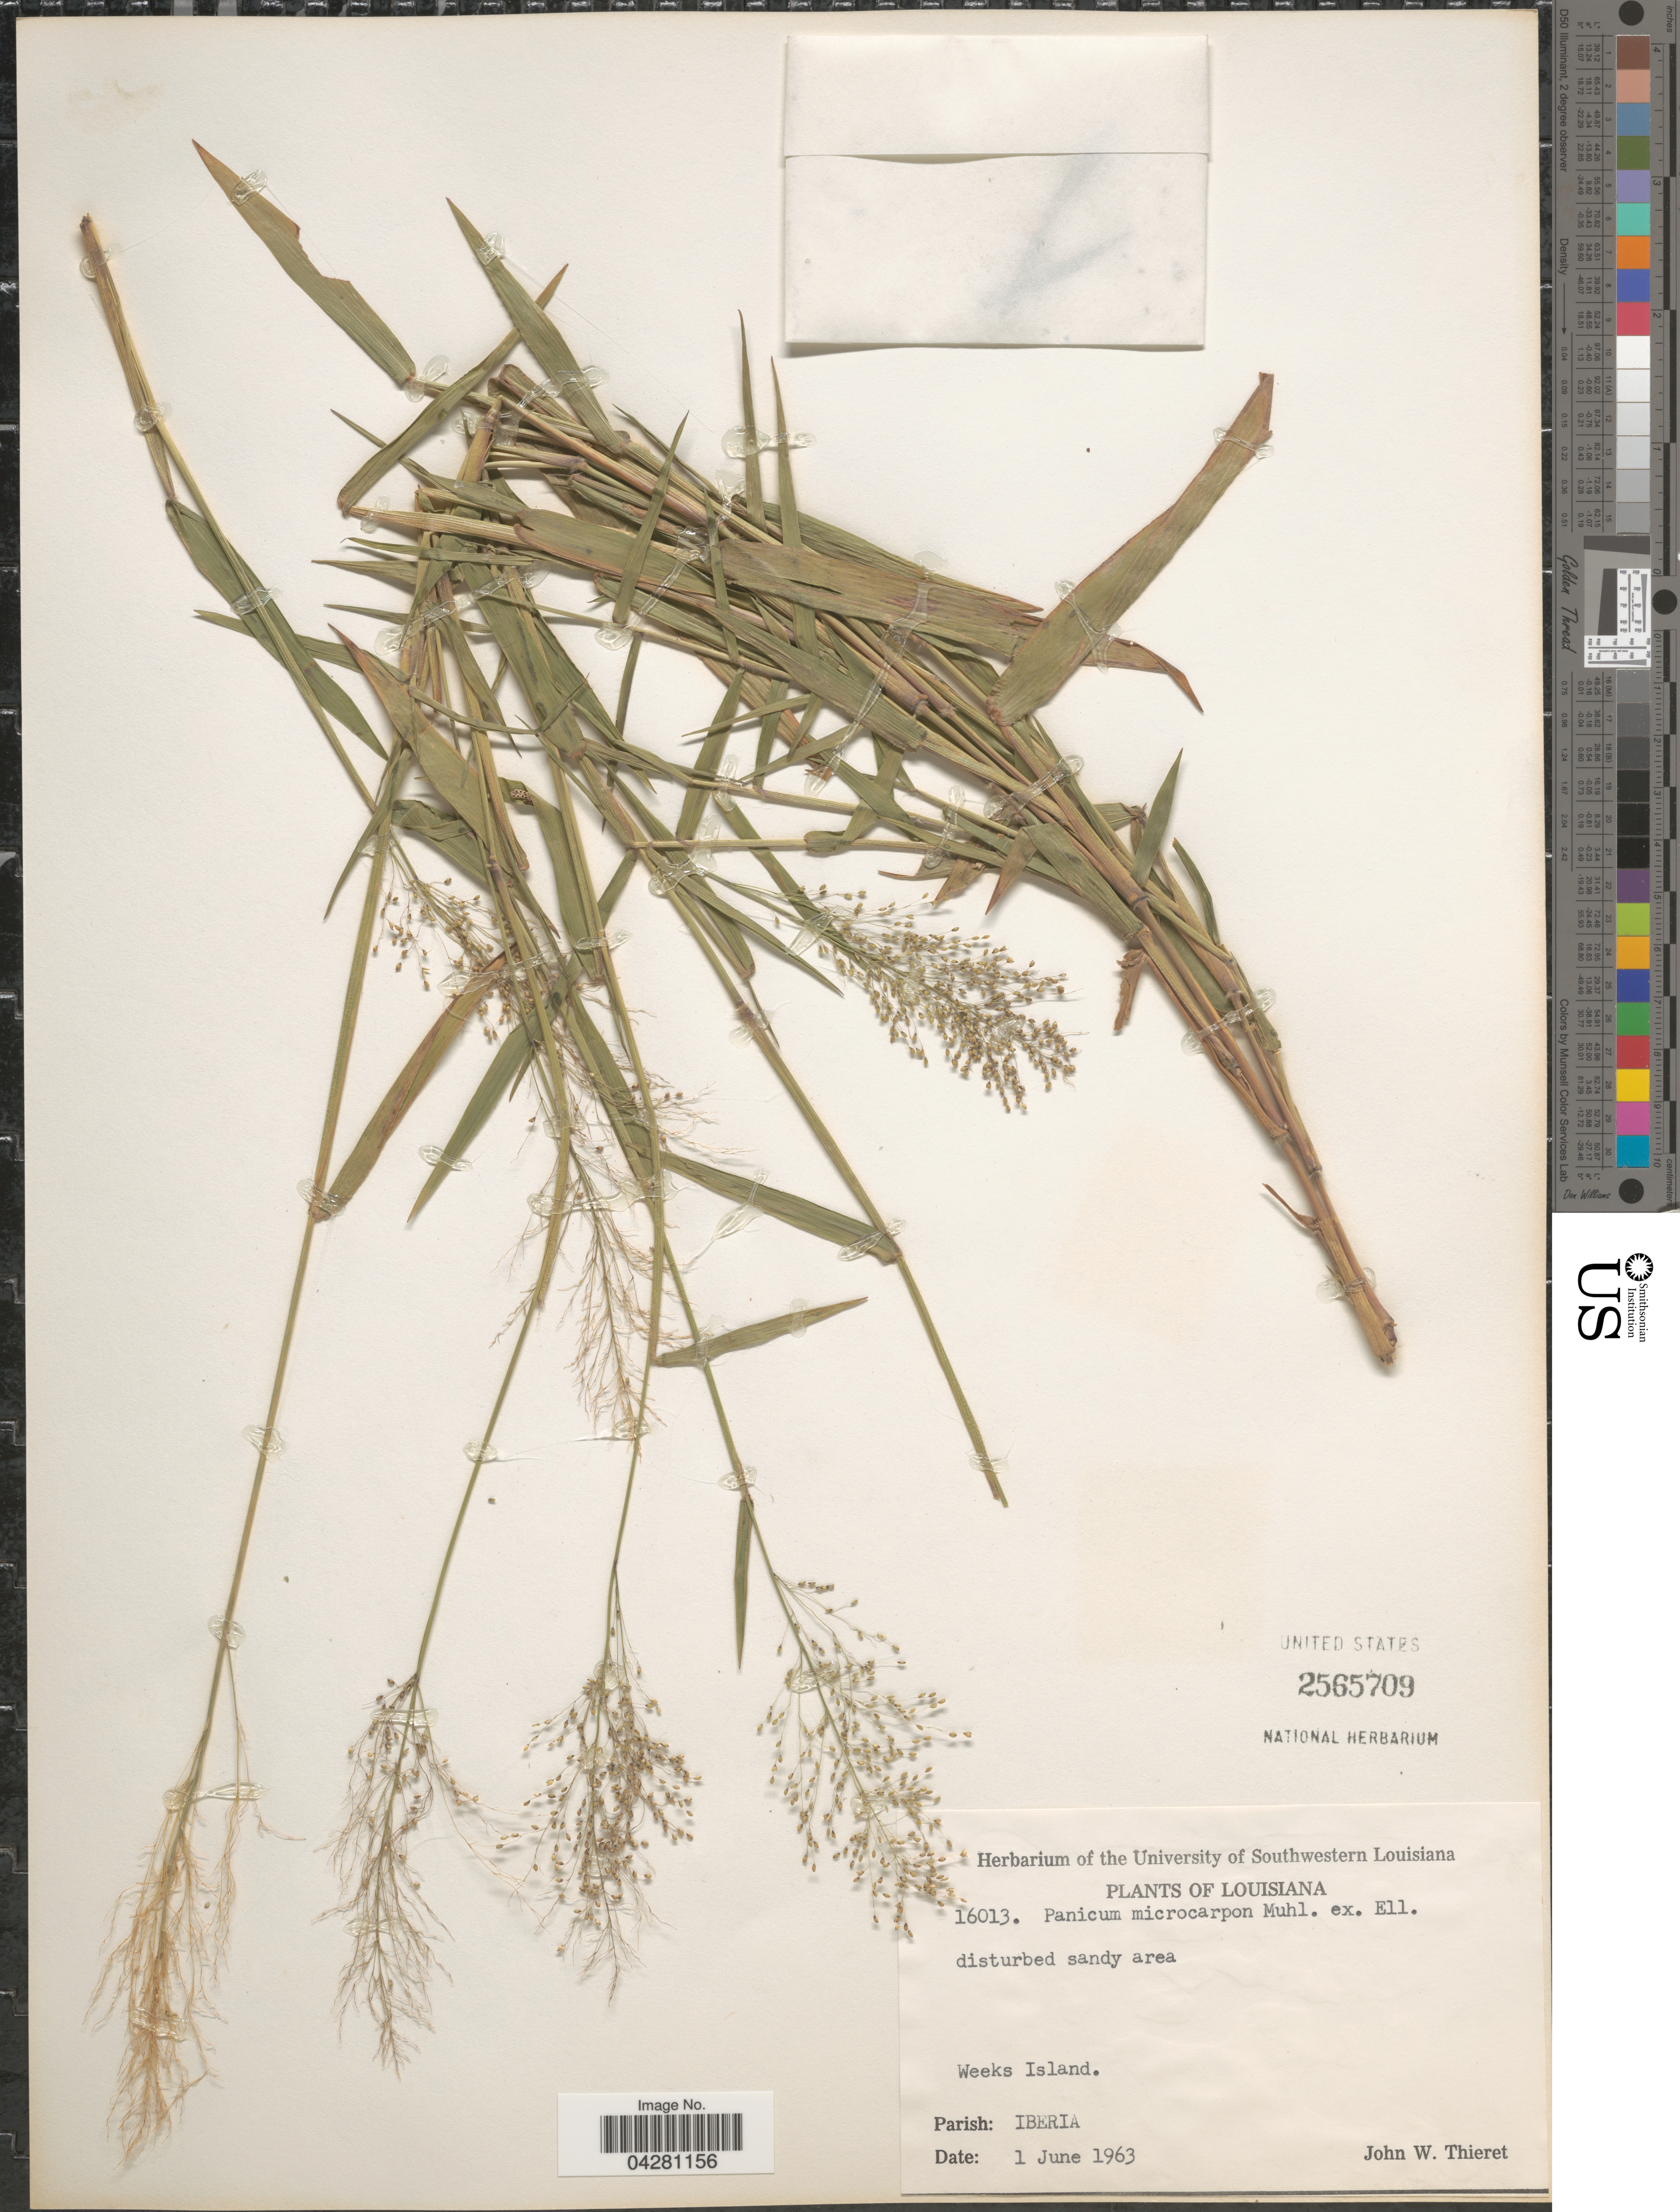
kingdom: Plantae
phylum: Tracheophyta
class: Liliopsida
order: Poales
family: Poaceae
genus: Dichanthelium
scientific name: Dichanthelium dichotomum var. dichotomum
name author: (L.) Gould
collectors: J. W. Thieret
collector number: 16013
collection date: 1963-06-01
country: United States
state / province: Louisiana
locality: Weeks Island. Parish: Iberia.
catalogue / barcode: US 2565709